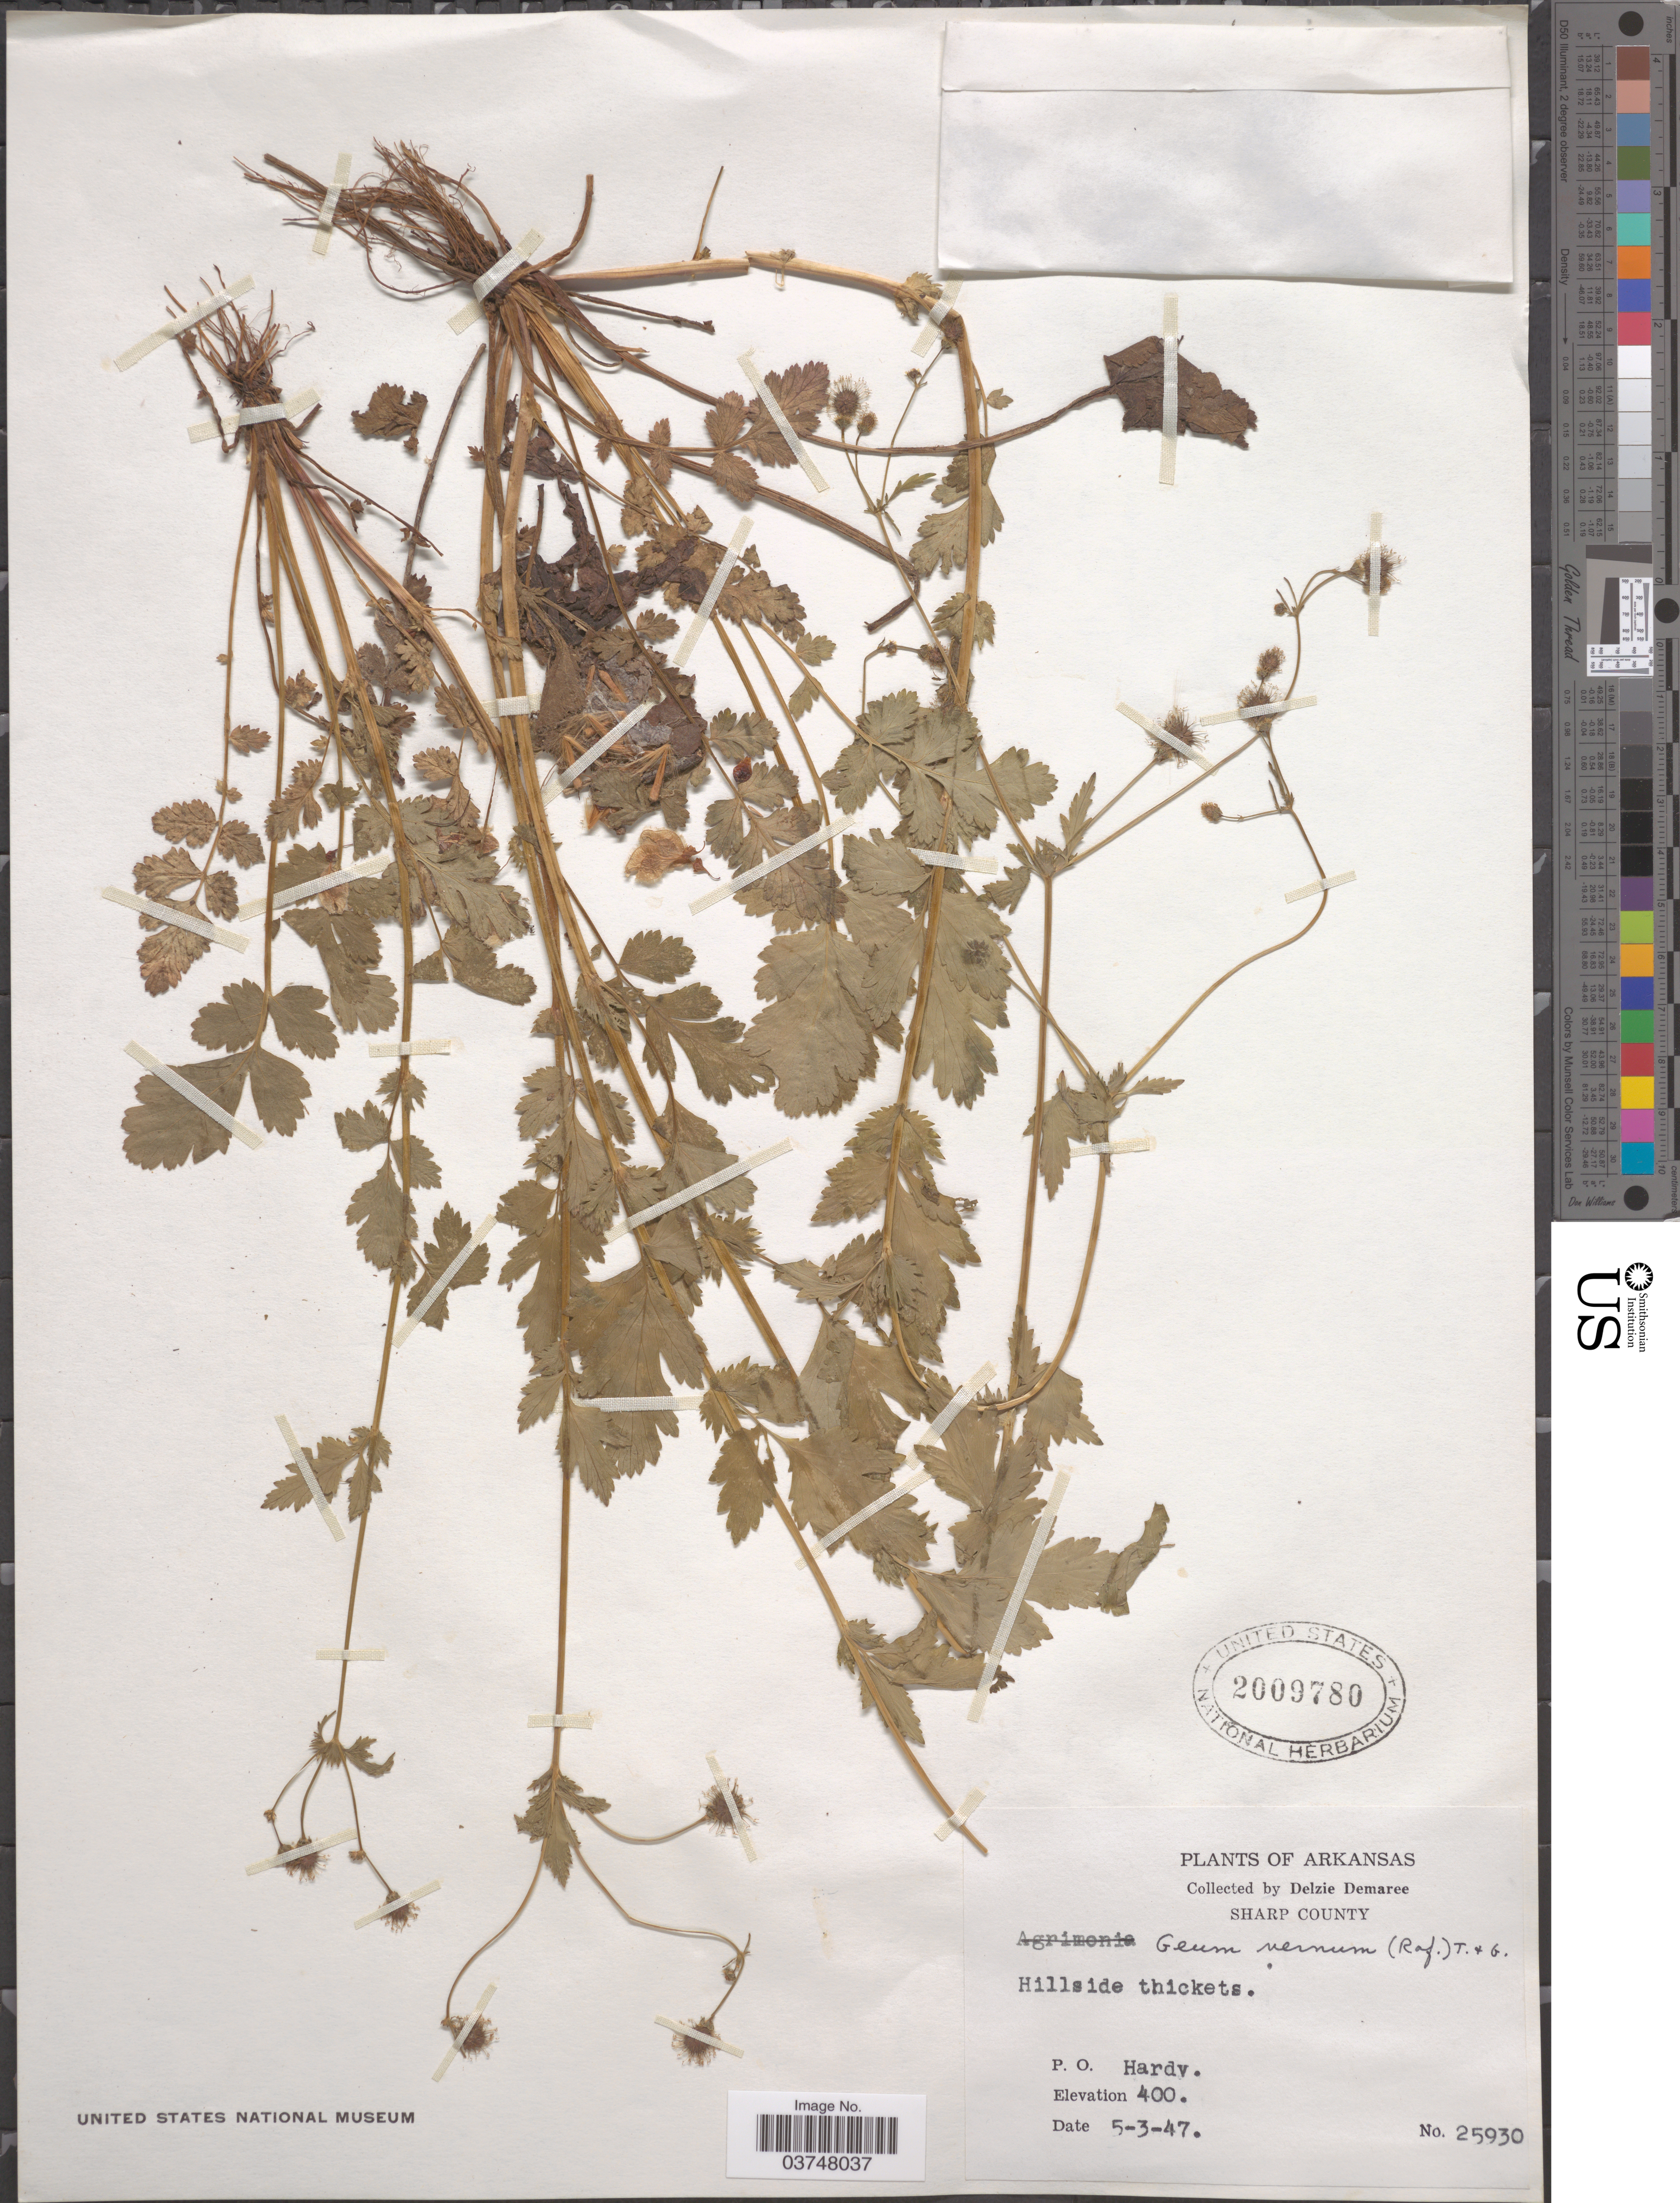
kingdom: Plantae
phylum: Tracheophyta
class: Magnoliopsida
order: Rosales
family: Rosaceae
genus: Geum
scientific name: Geum vernum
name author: (Raf.) Torr. & A. Gray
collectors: D. Demaree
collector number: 25930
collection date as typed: Transcribed d/m/y: 3/5/47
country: United States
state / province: Arkansas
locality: Sharp County. P. O. Hardy.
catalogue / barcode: US 2009780